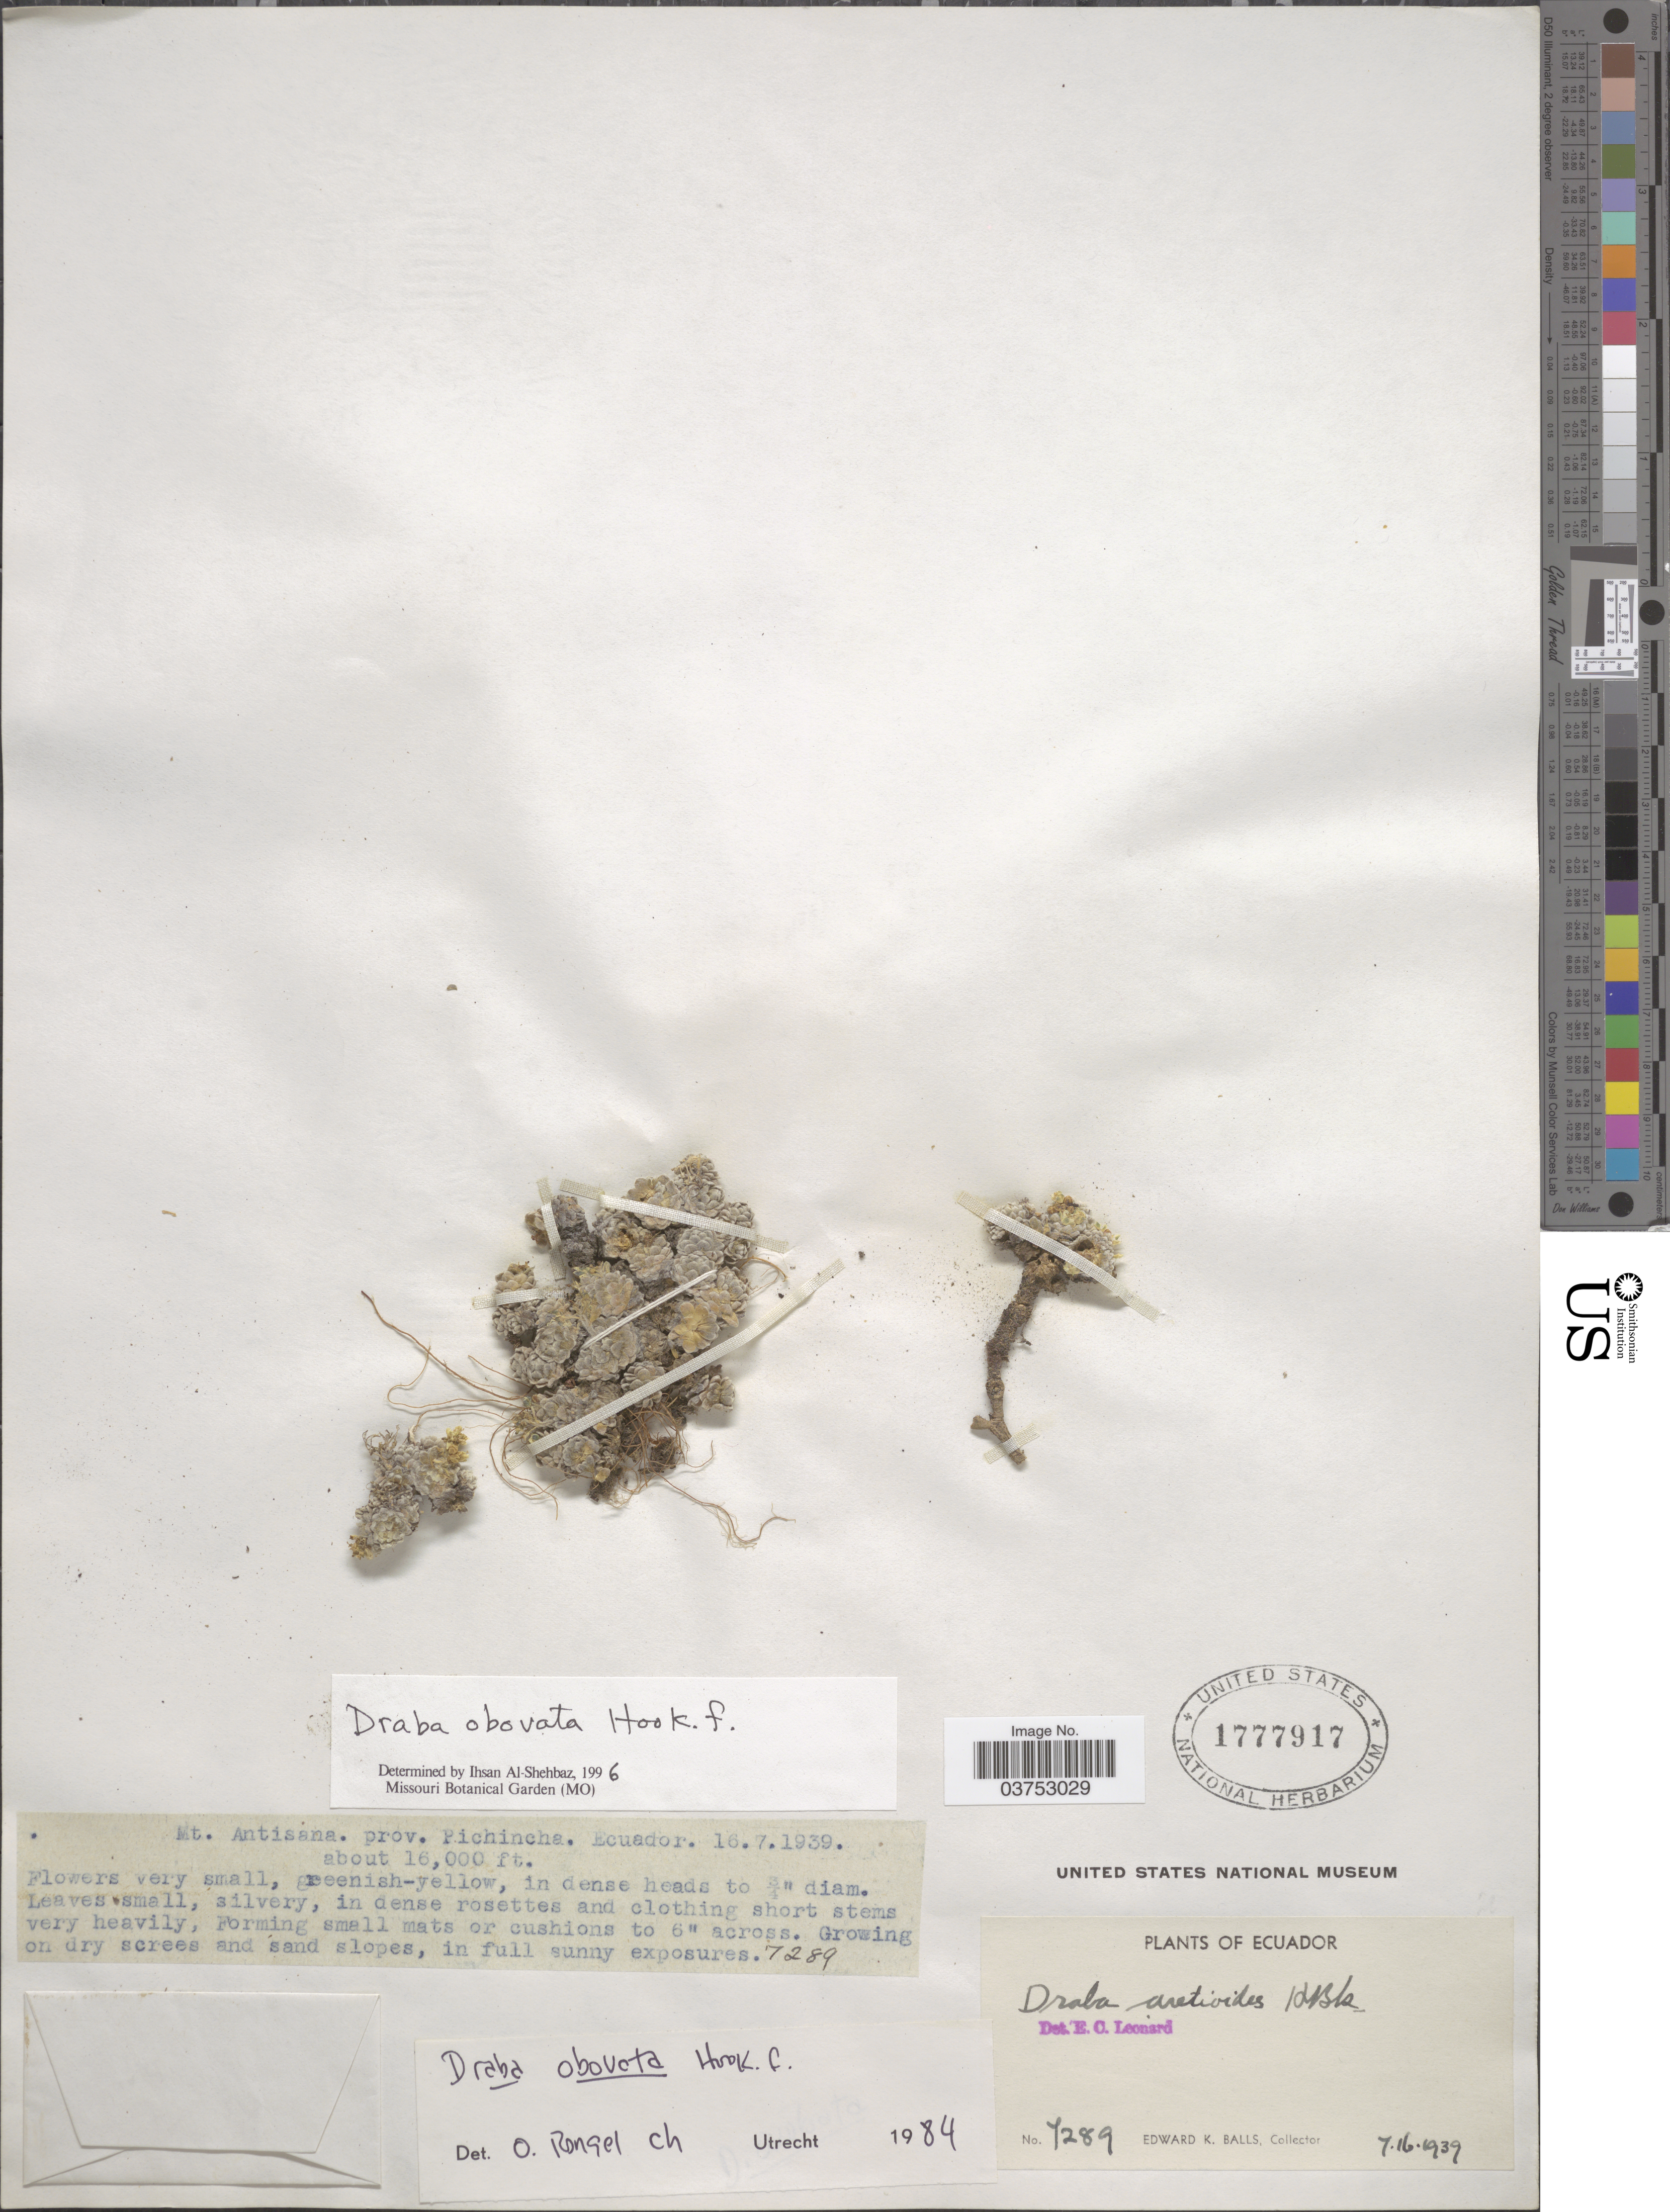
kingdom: Plantae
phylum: Tracheophyta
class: Magnoliopsida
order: Brassicales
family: Brassicaceae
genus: Draba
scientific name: Draba obovata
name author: (A. Gray) Benth.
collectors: E. K. Balls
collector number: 7289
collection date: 1939-07-16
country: Ecuador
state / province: Pichincha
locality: Mt. Antisana.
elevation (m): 4877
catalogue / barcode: US 1777917